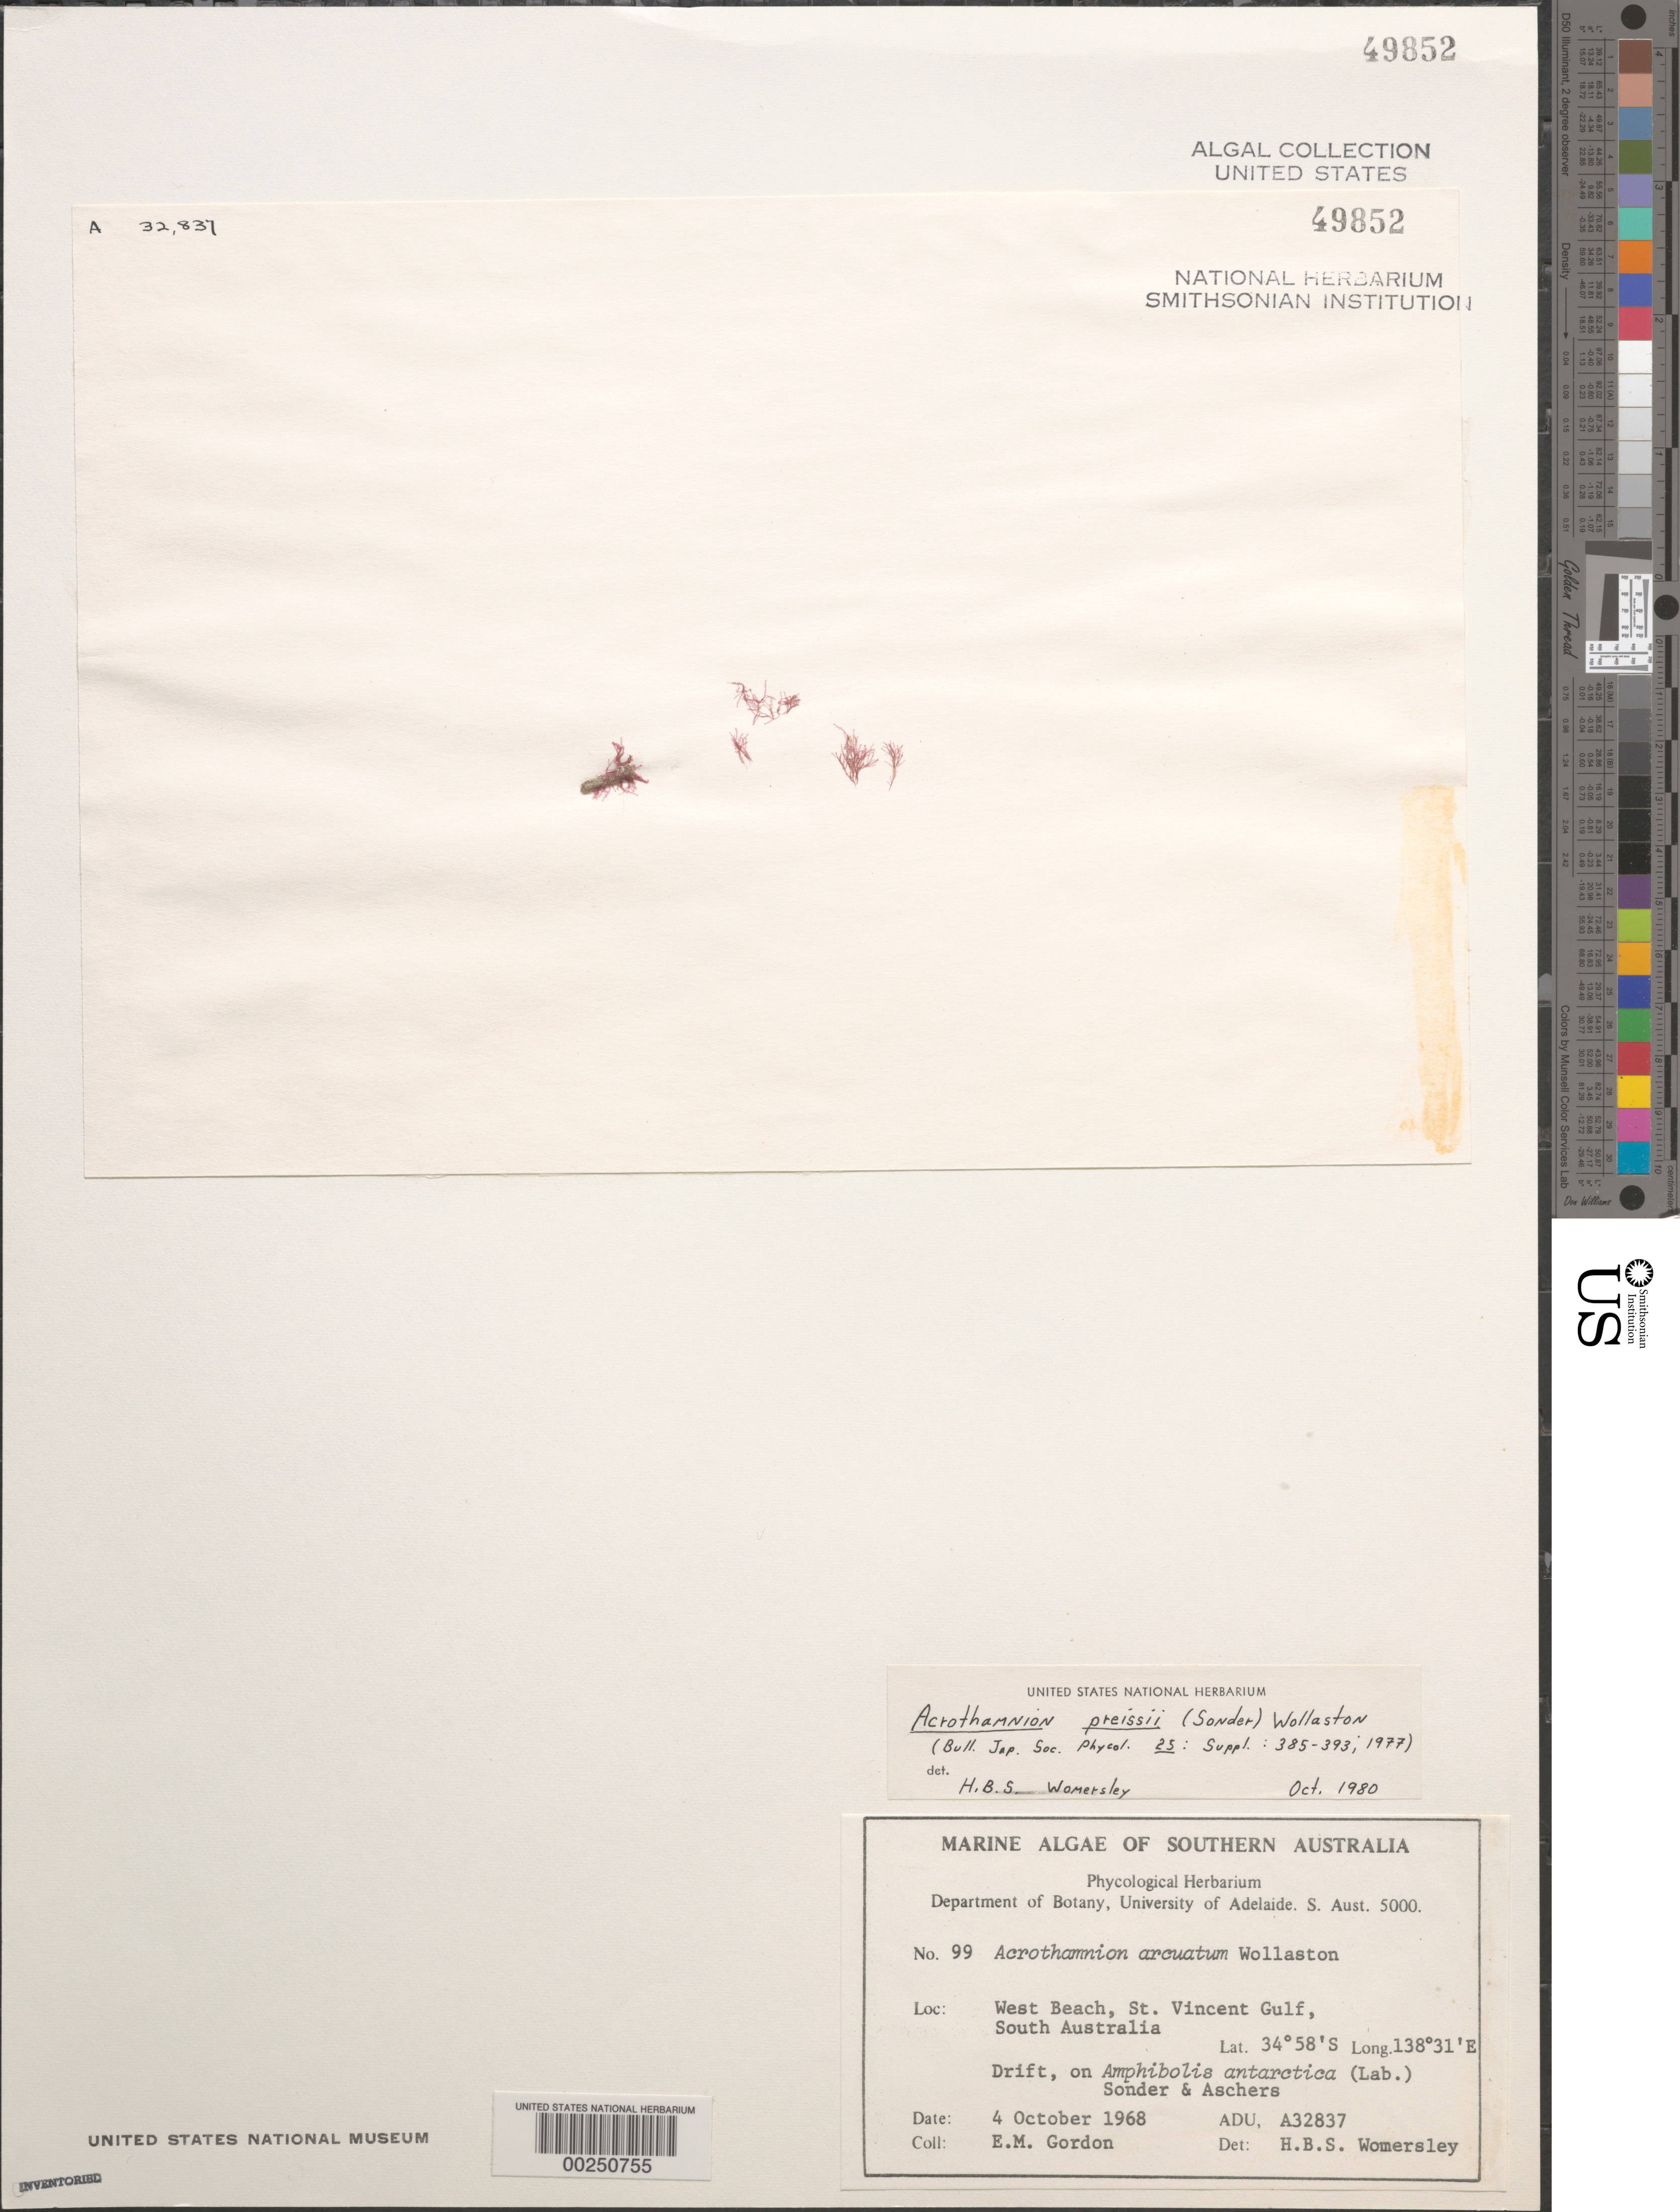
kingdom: Plantae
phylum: Rhodophyta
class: Florideophyceae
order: Ceramiales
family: Ceramiaceae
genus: Acrothamnion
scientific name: Acrothamnion preissii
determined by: Womersley, H. B. S.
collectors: E. M. Gordon-Mills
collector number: ADU A32837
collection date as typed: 04 Oct 1968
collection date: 1968-10-04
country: Australia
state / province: South Australia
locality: West beach, st. vincent gulf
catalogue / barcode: US 49852